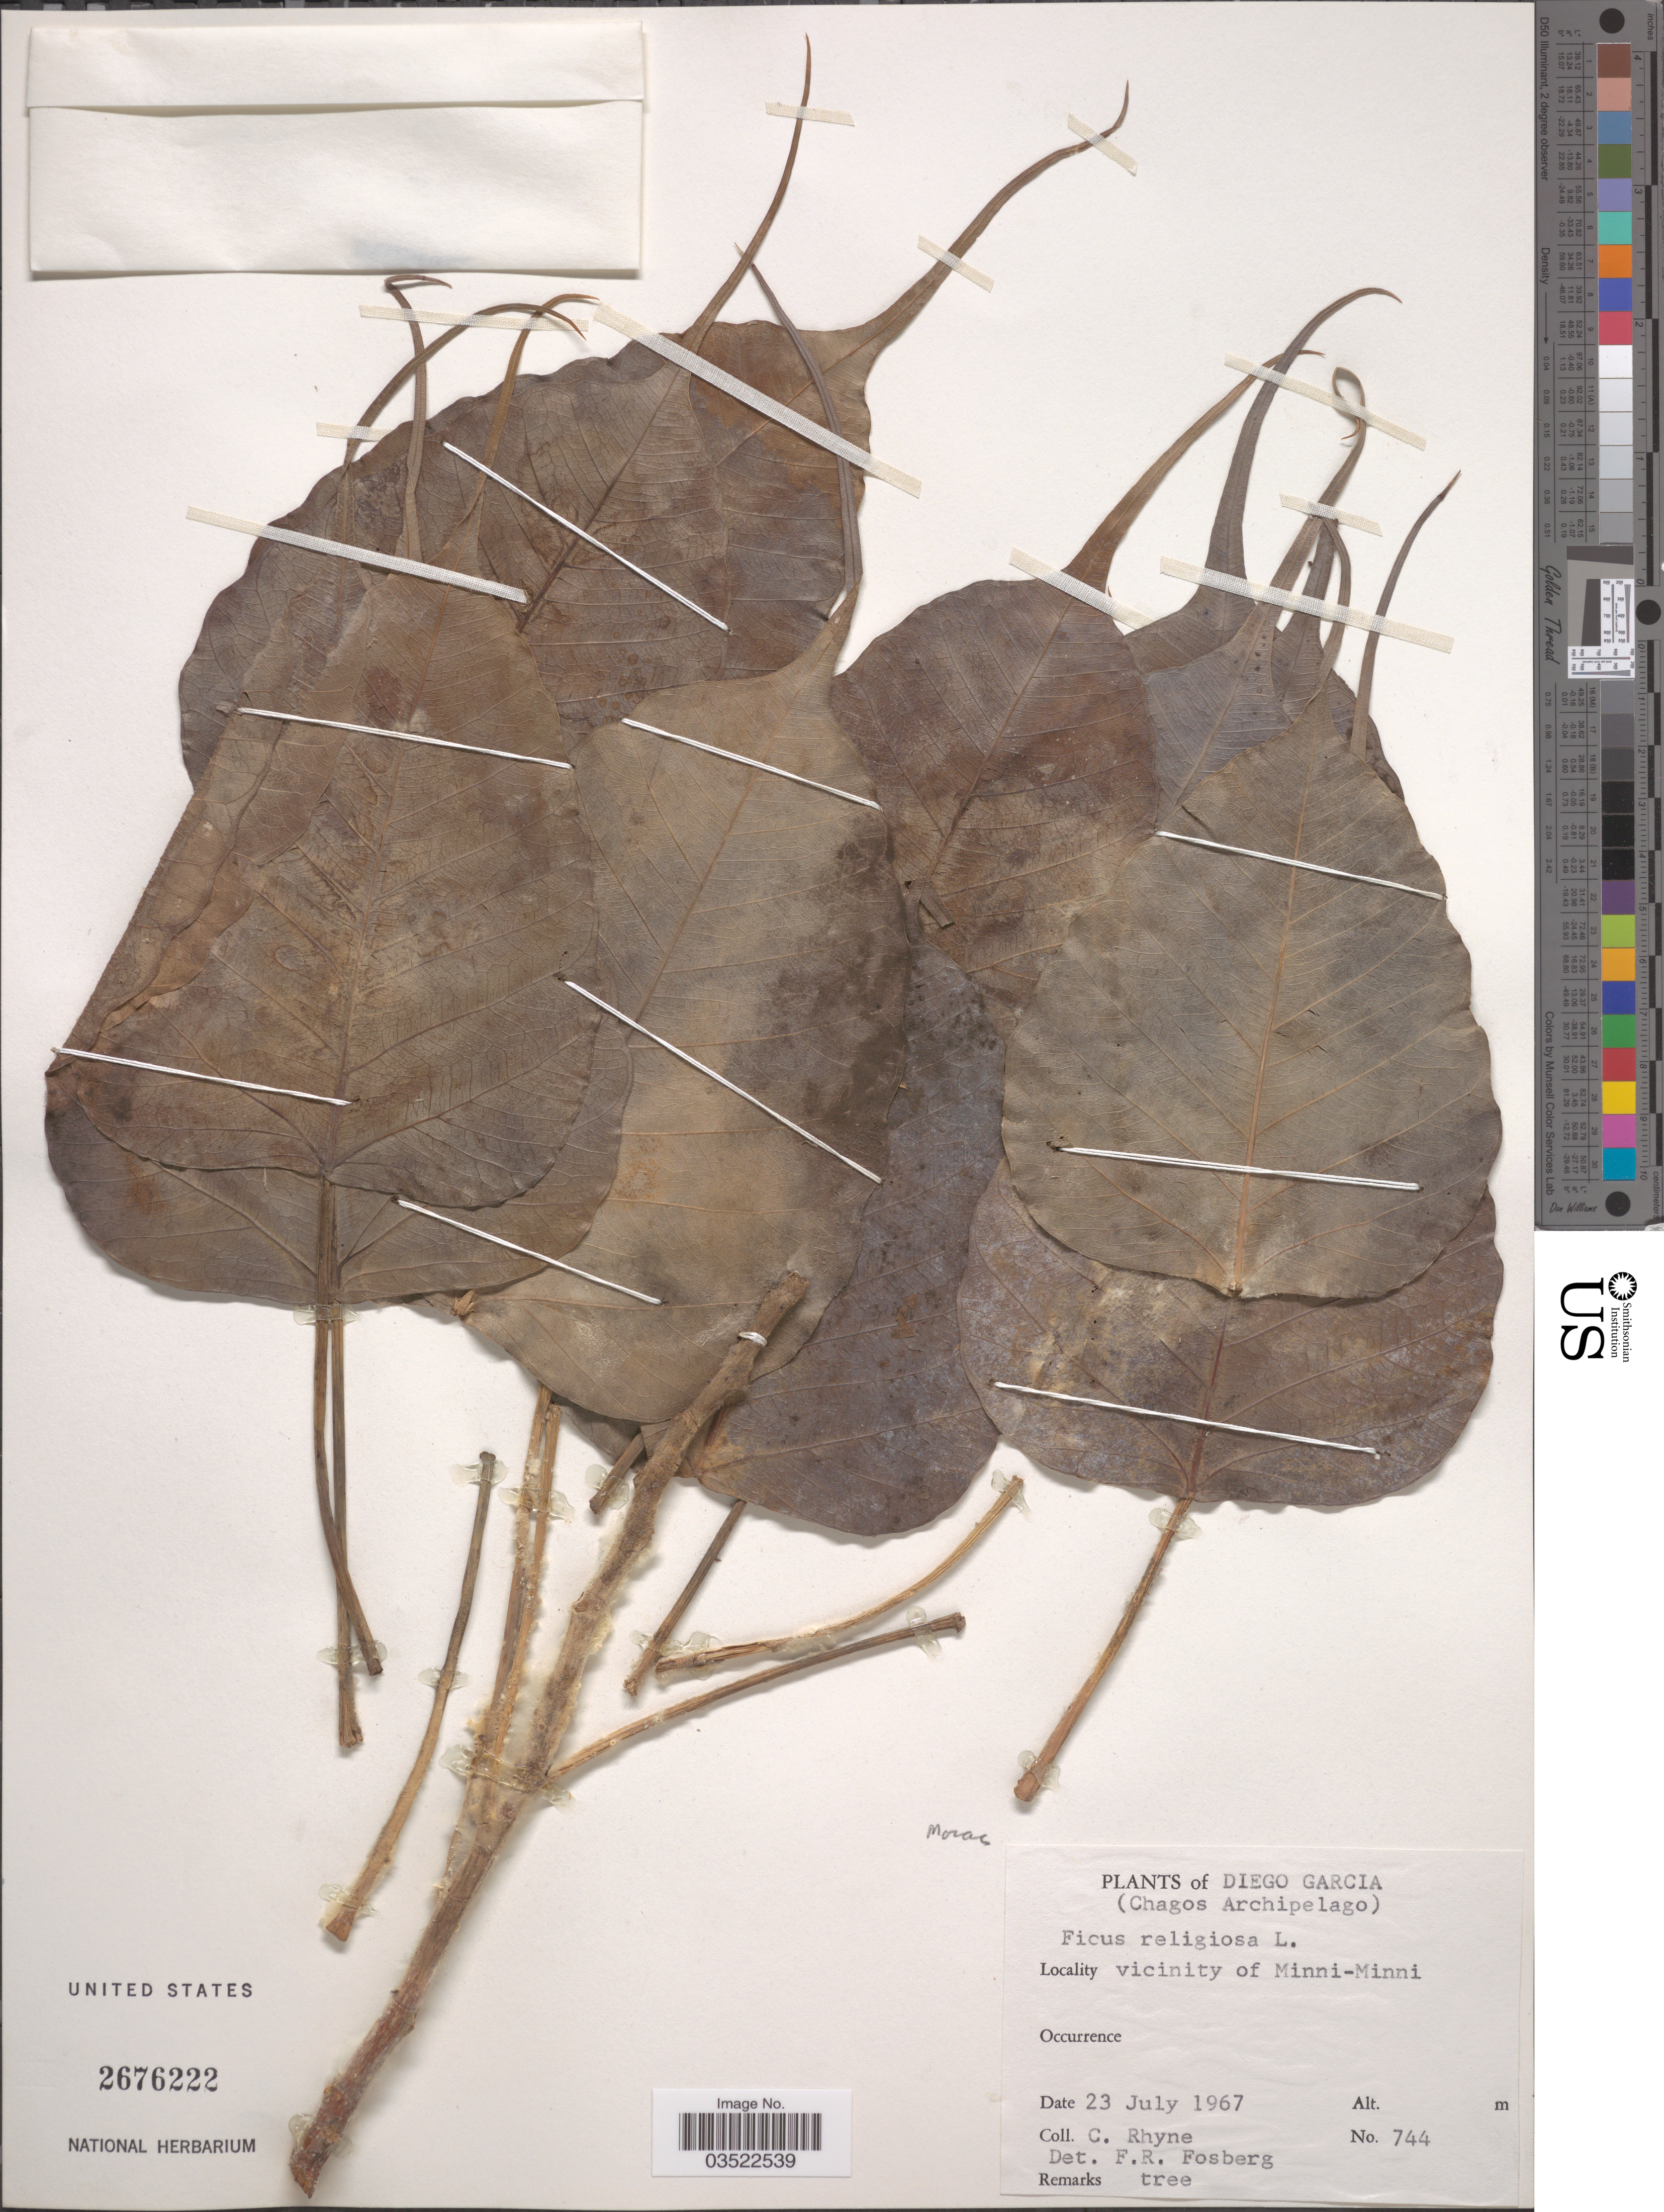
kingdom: Plantae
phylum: Tracheophyta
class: Magnoliopsida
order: Rosales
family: Moraceae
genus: Ficus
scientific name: Ficus religiosa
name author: L.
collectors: C. Rhyne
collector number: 744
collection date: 1967-07-23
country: British Indian Ocean Territory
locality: Diego Garcia. (Chagos Archipelago). Vicinity of Minni-Minni.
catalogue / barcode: US 2676222